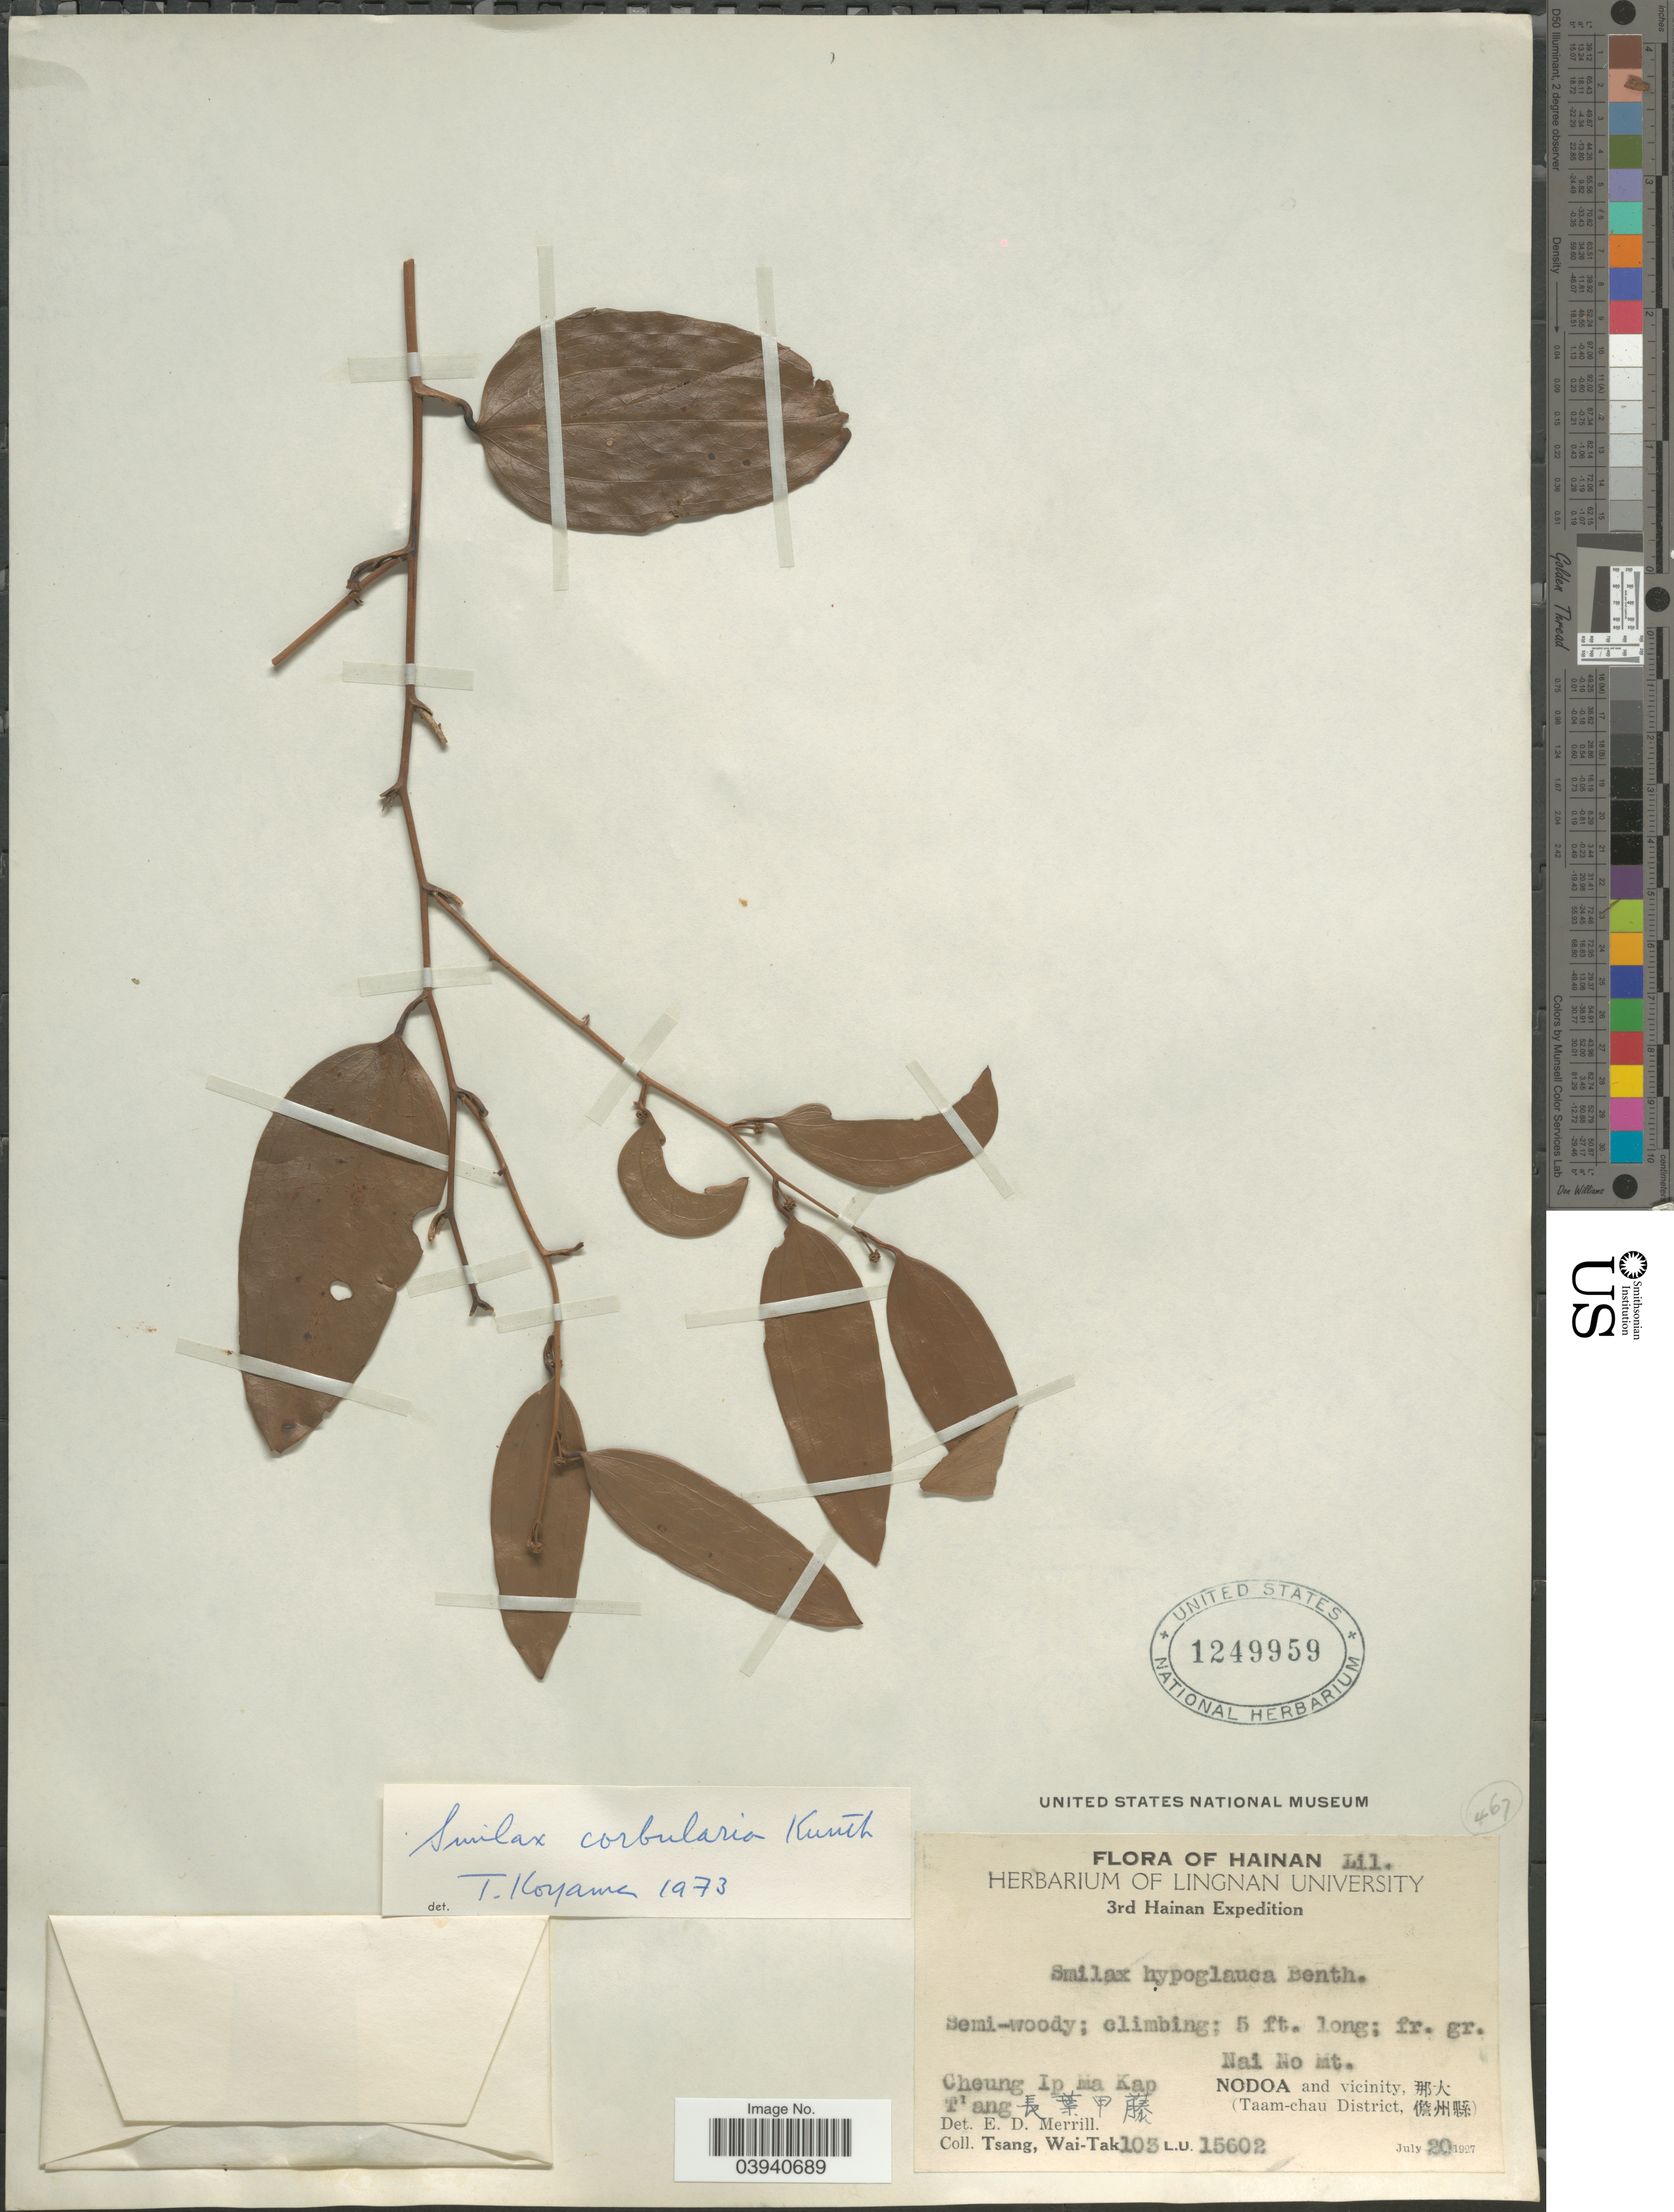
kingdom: Plantae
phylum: Tracheophyta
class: Liliopsida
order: Liliales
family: Smilacaceae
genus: Smilax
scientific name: Smilax corbularia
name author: Kunth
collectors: W. T. Tsang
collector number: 103L.U.15602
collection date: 1927-07-20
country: China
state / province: Hainan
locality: Nai No Mt. Cheung Ip Ma Kap T'ang X. Nodoa and vicinity, X. (Taam-chau District, X).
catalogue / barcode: US 1249959